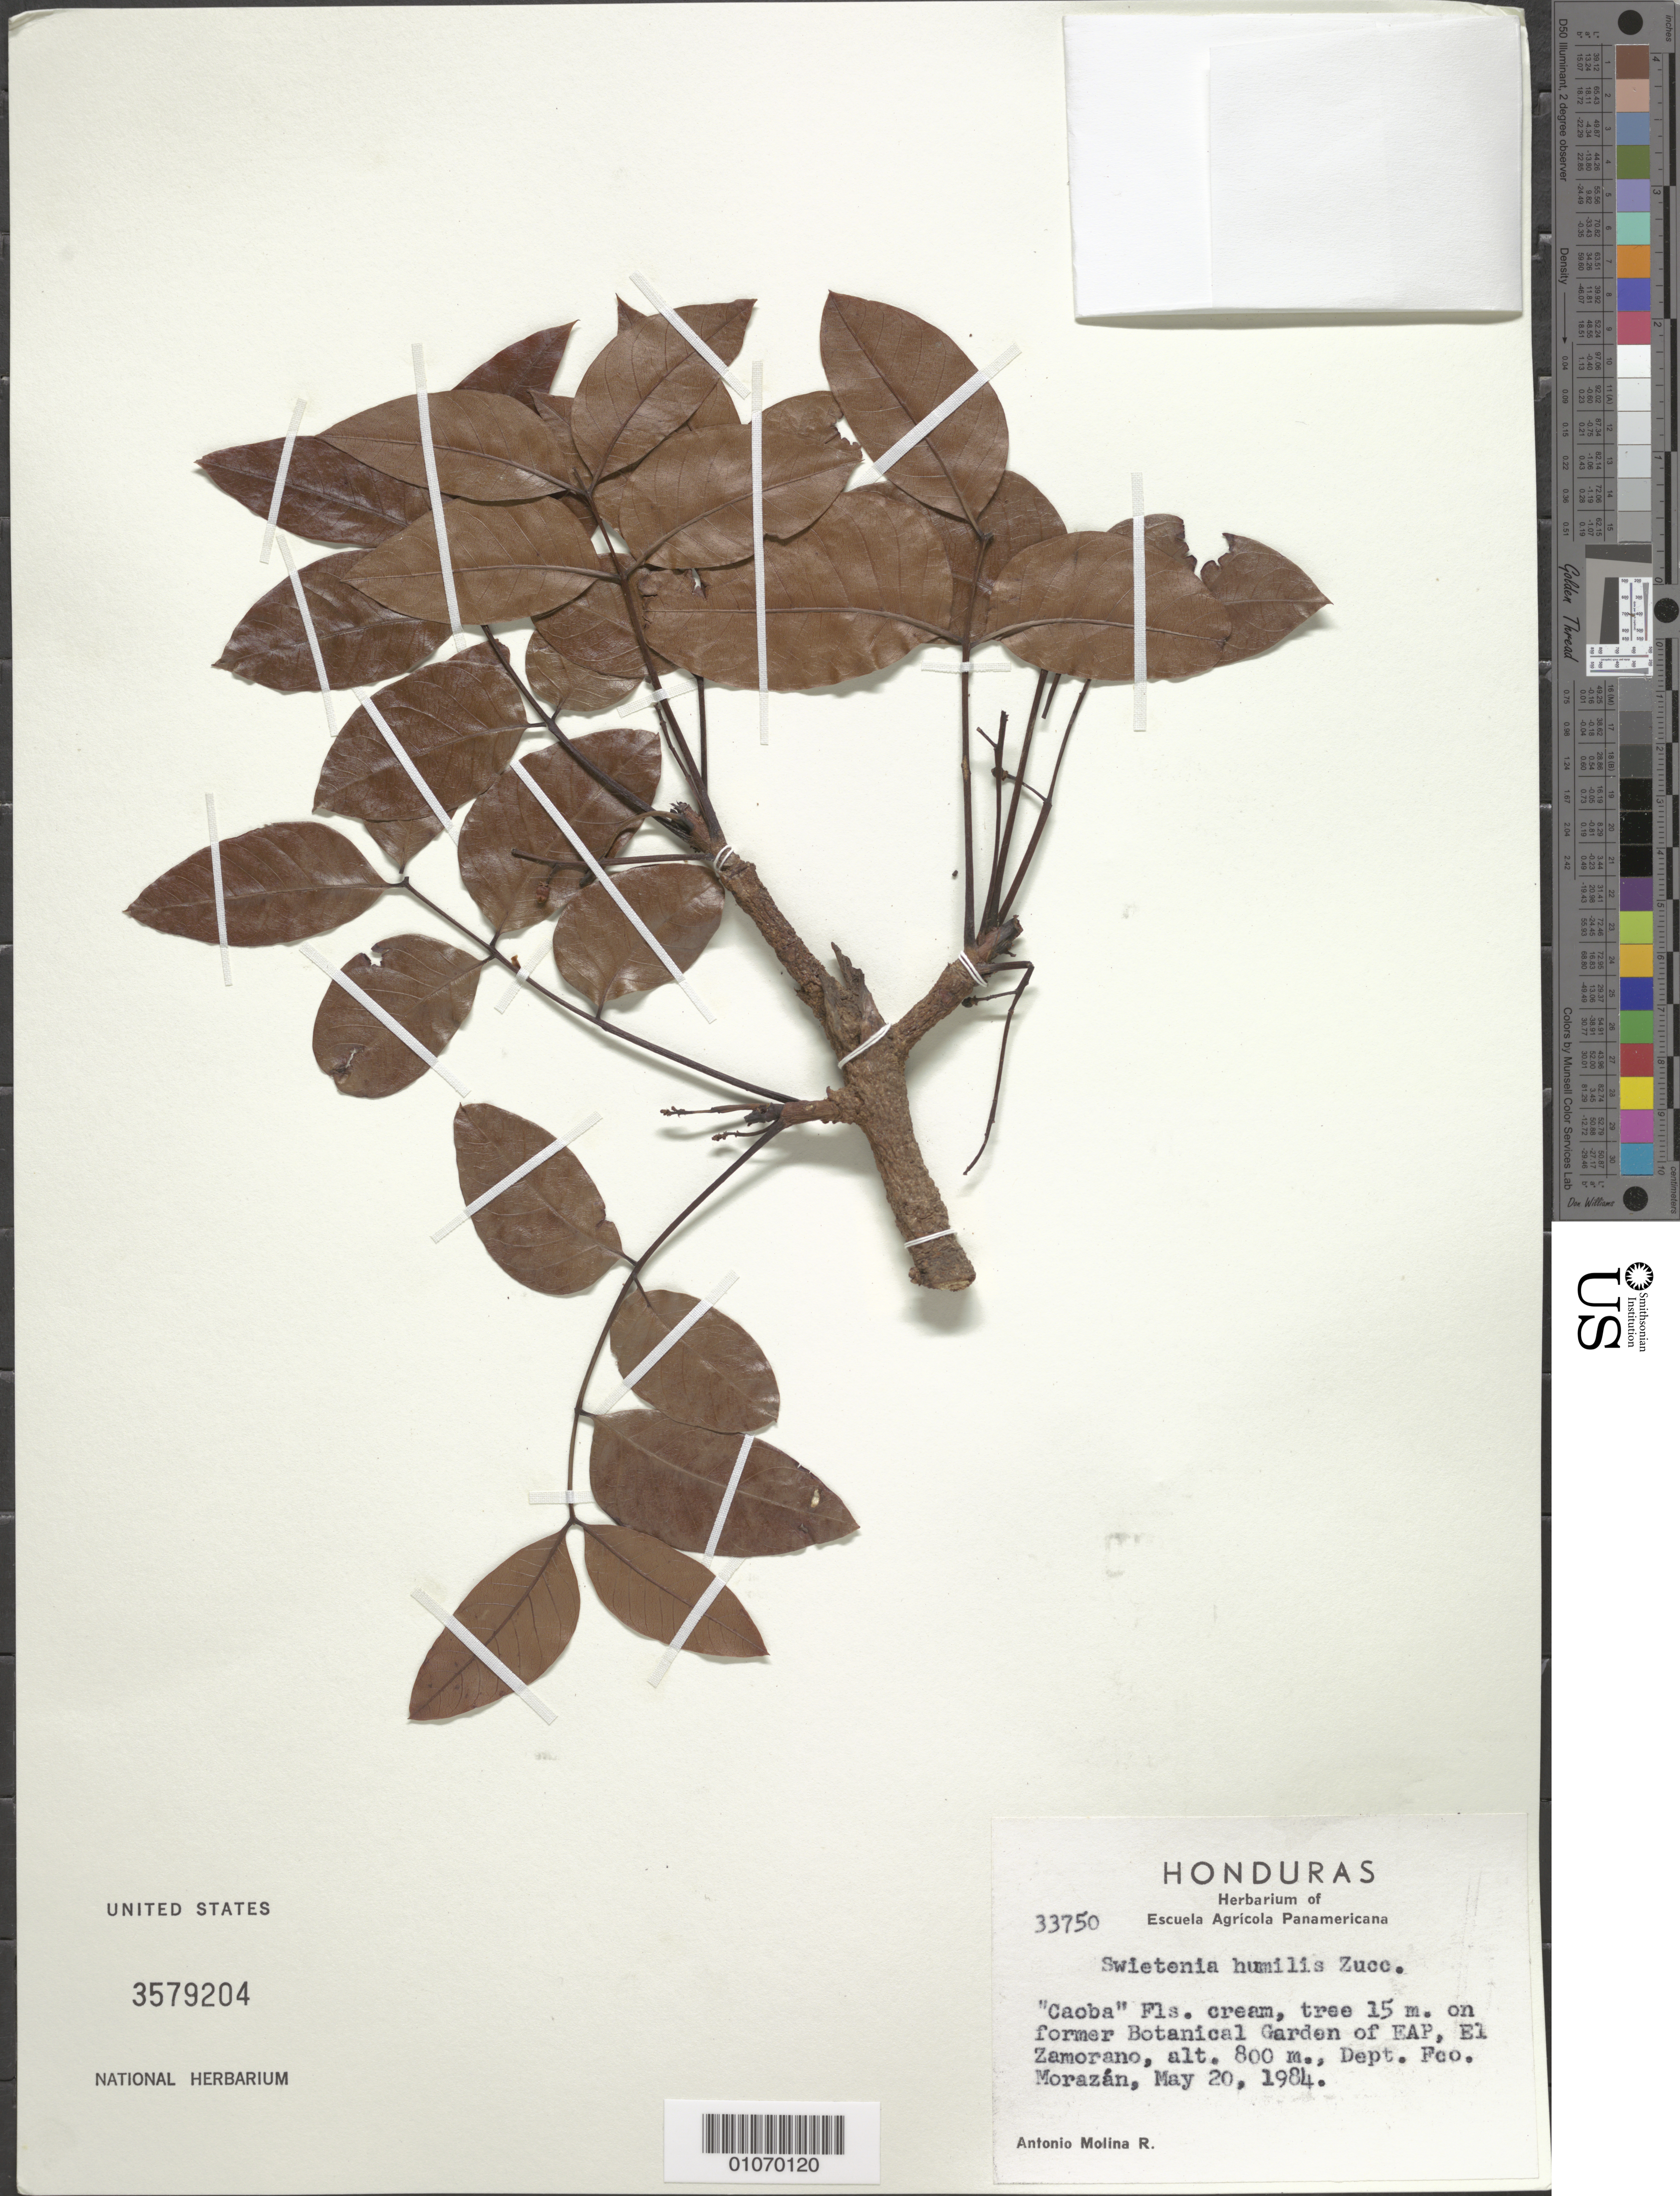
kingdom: Plantae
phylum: Tracheophyta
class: Magnoliopsida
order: Sapindales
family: Meliaceae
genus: Swietenia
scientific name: Swietenia humilis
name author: Zucc.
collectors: A. Molina R.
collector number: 33750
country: Honduras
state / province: Fco. Morazán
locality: El Zamoranok, Campus of EAP, on former Botancal Garden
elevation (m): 800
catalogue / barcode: US 3579204